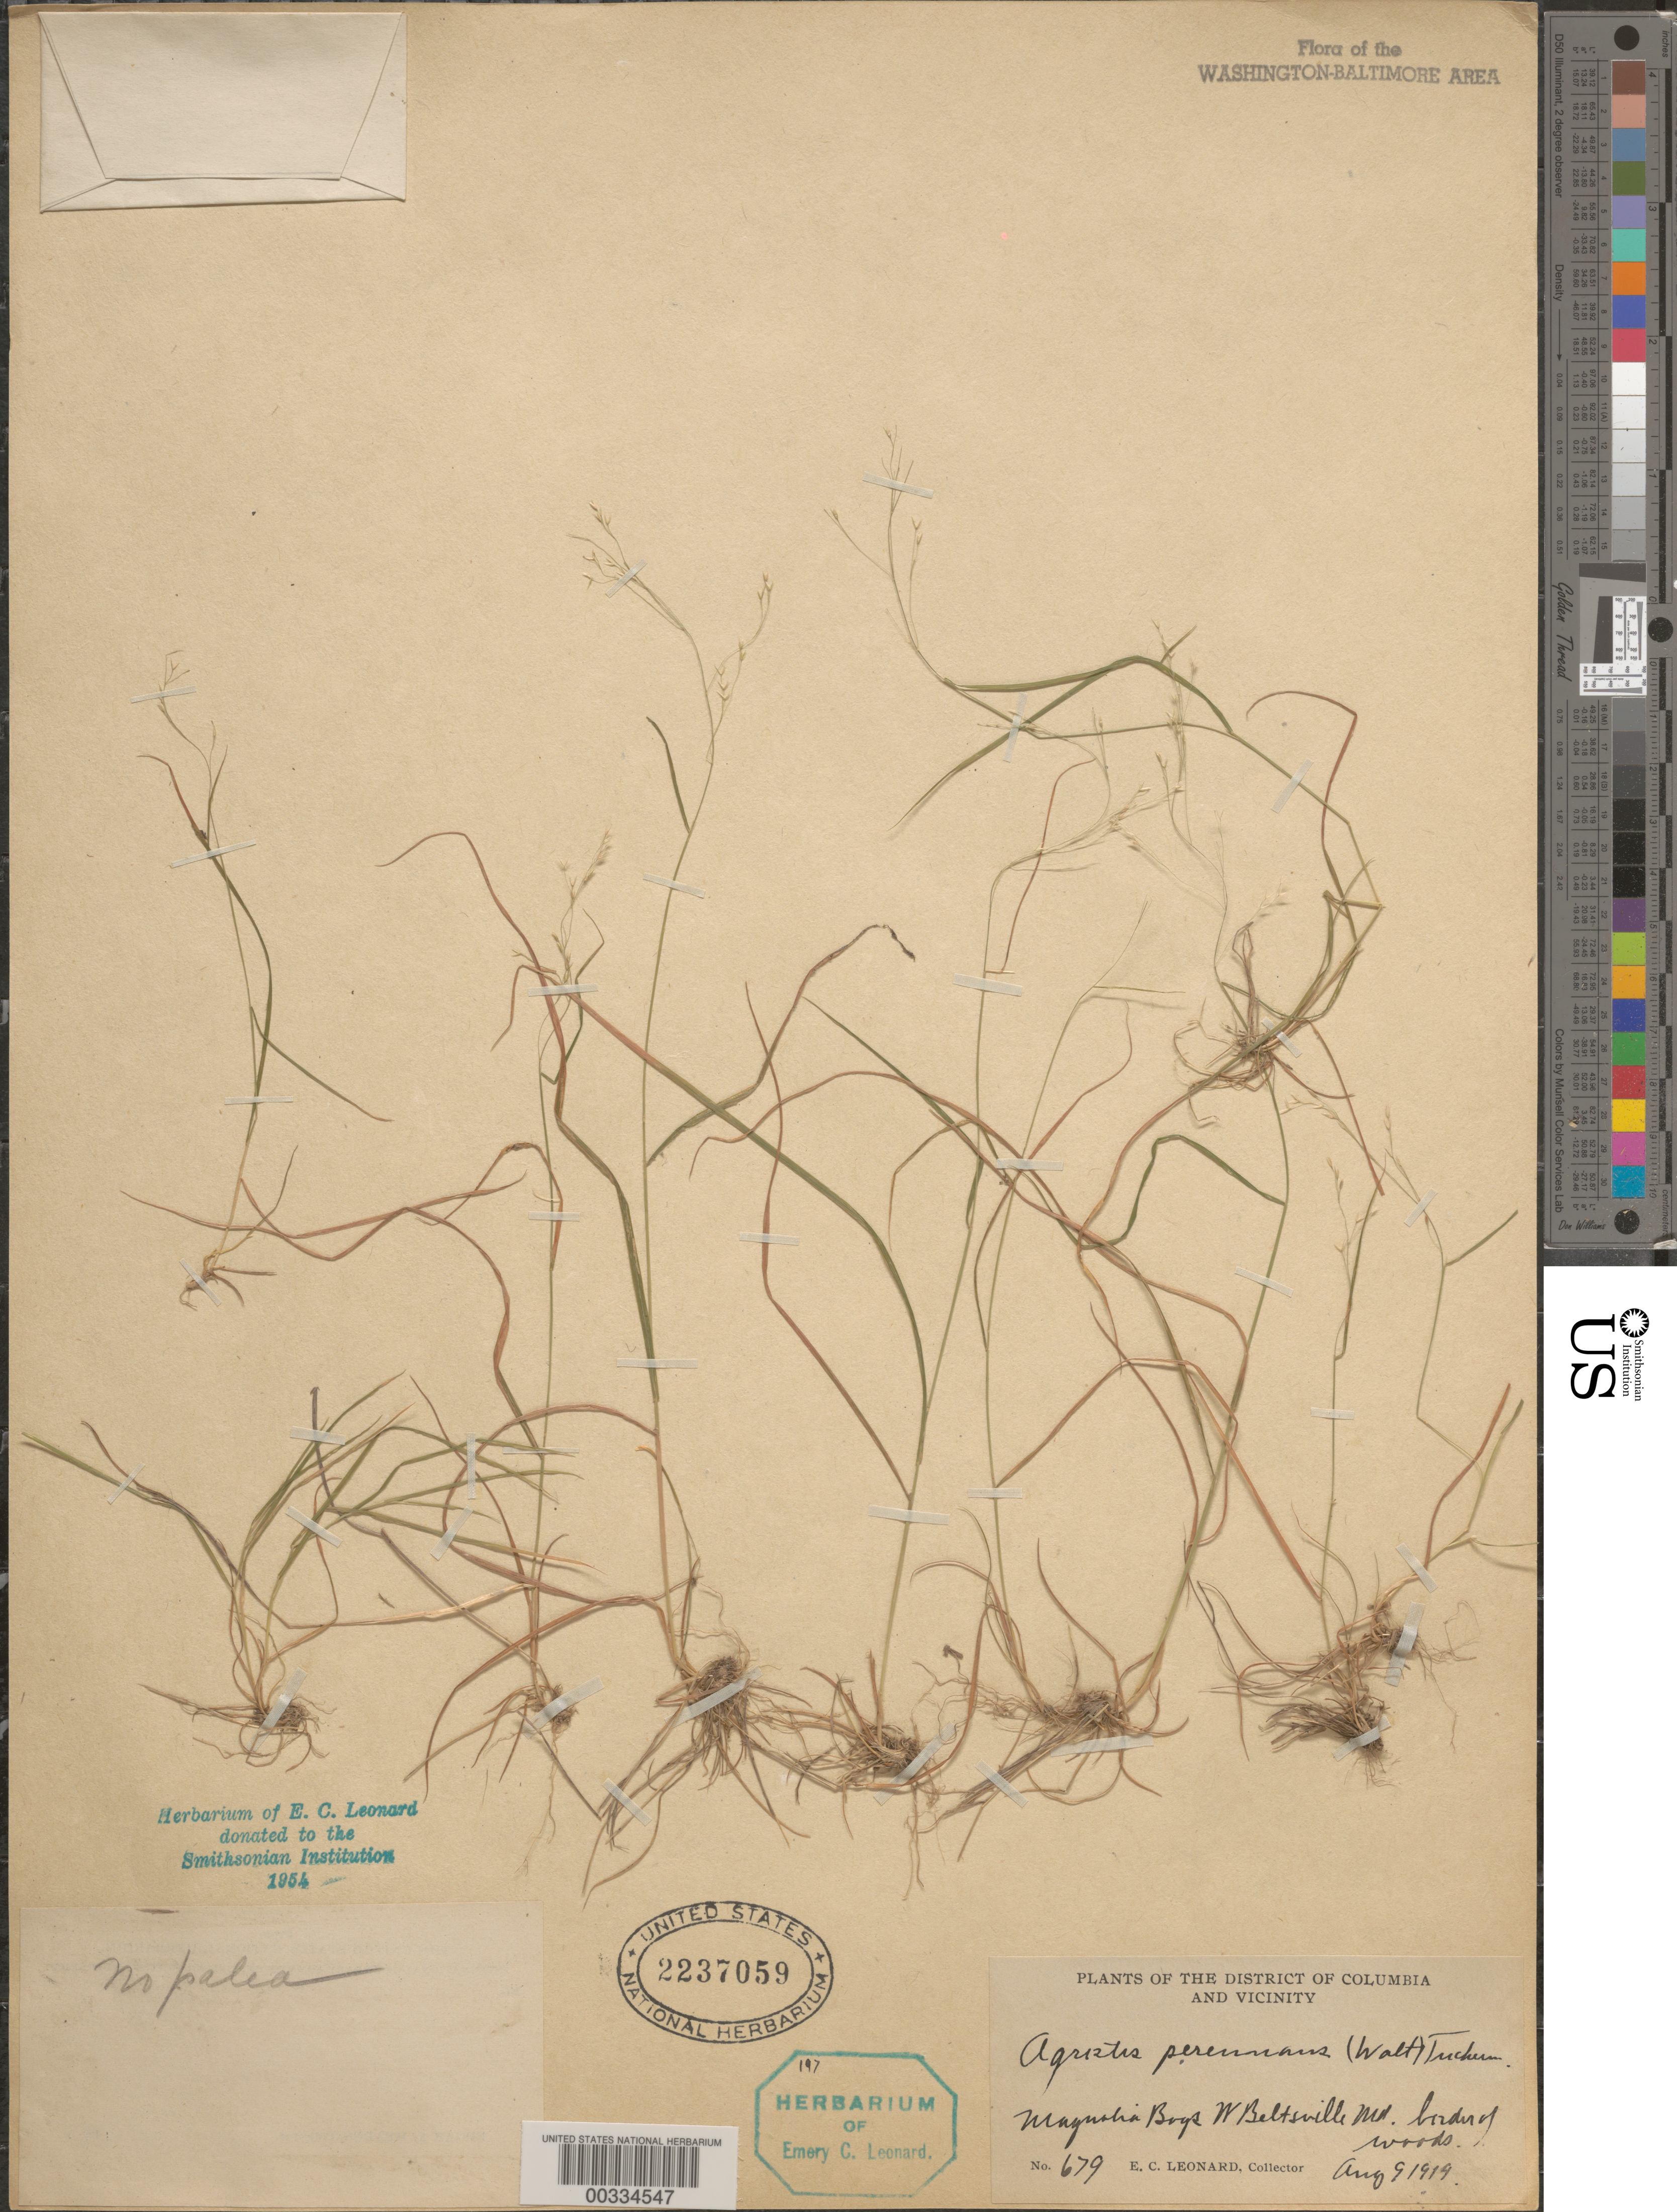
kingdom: Plantae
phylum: Tracheophyta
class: Liliopsida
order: Poales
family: Poaceae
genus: Agrostis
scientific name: Agrostis perennans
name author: (Walter) Tuck.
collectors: E. C. Leonard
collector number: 679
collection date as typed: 09 Aug 1919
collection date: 1919-08-09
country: United States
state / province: Maryland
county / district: Prince George's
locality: West Beltsville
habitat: Magnolia bog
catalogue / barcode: US 2237059